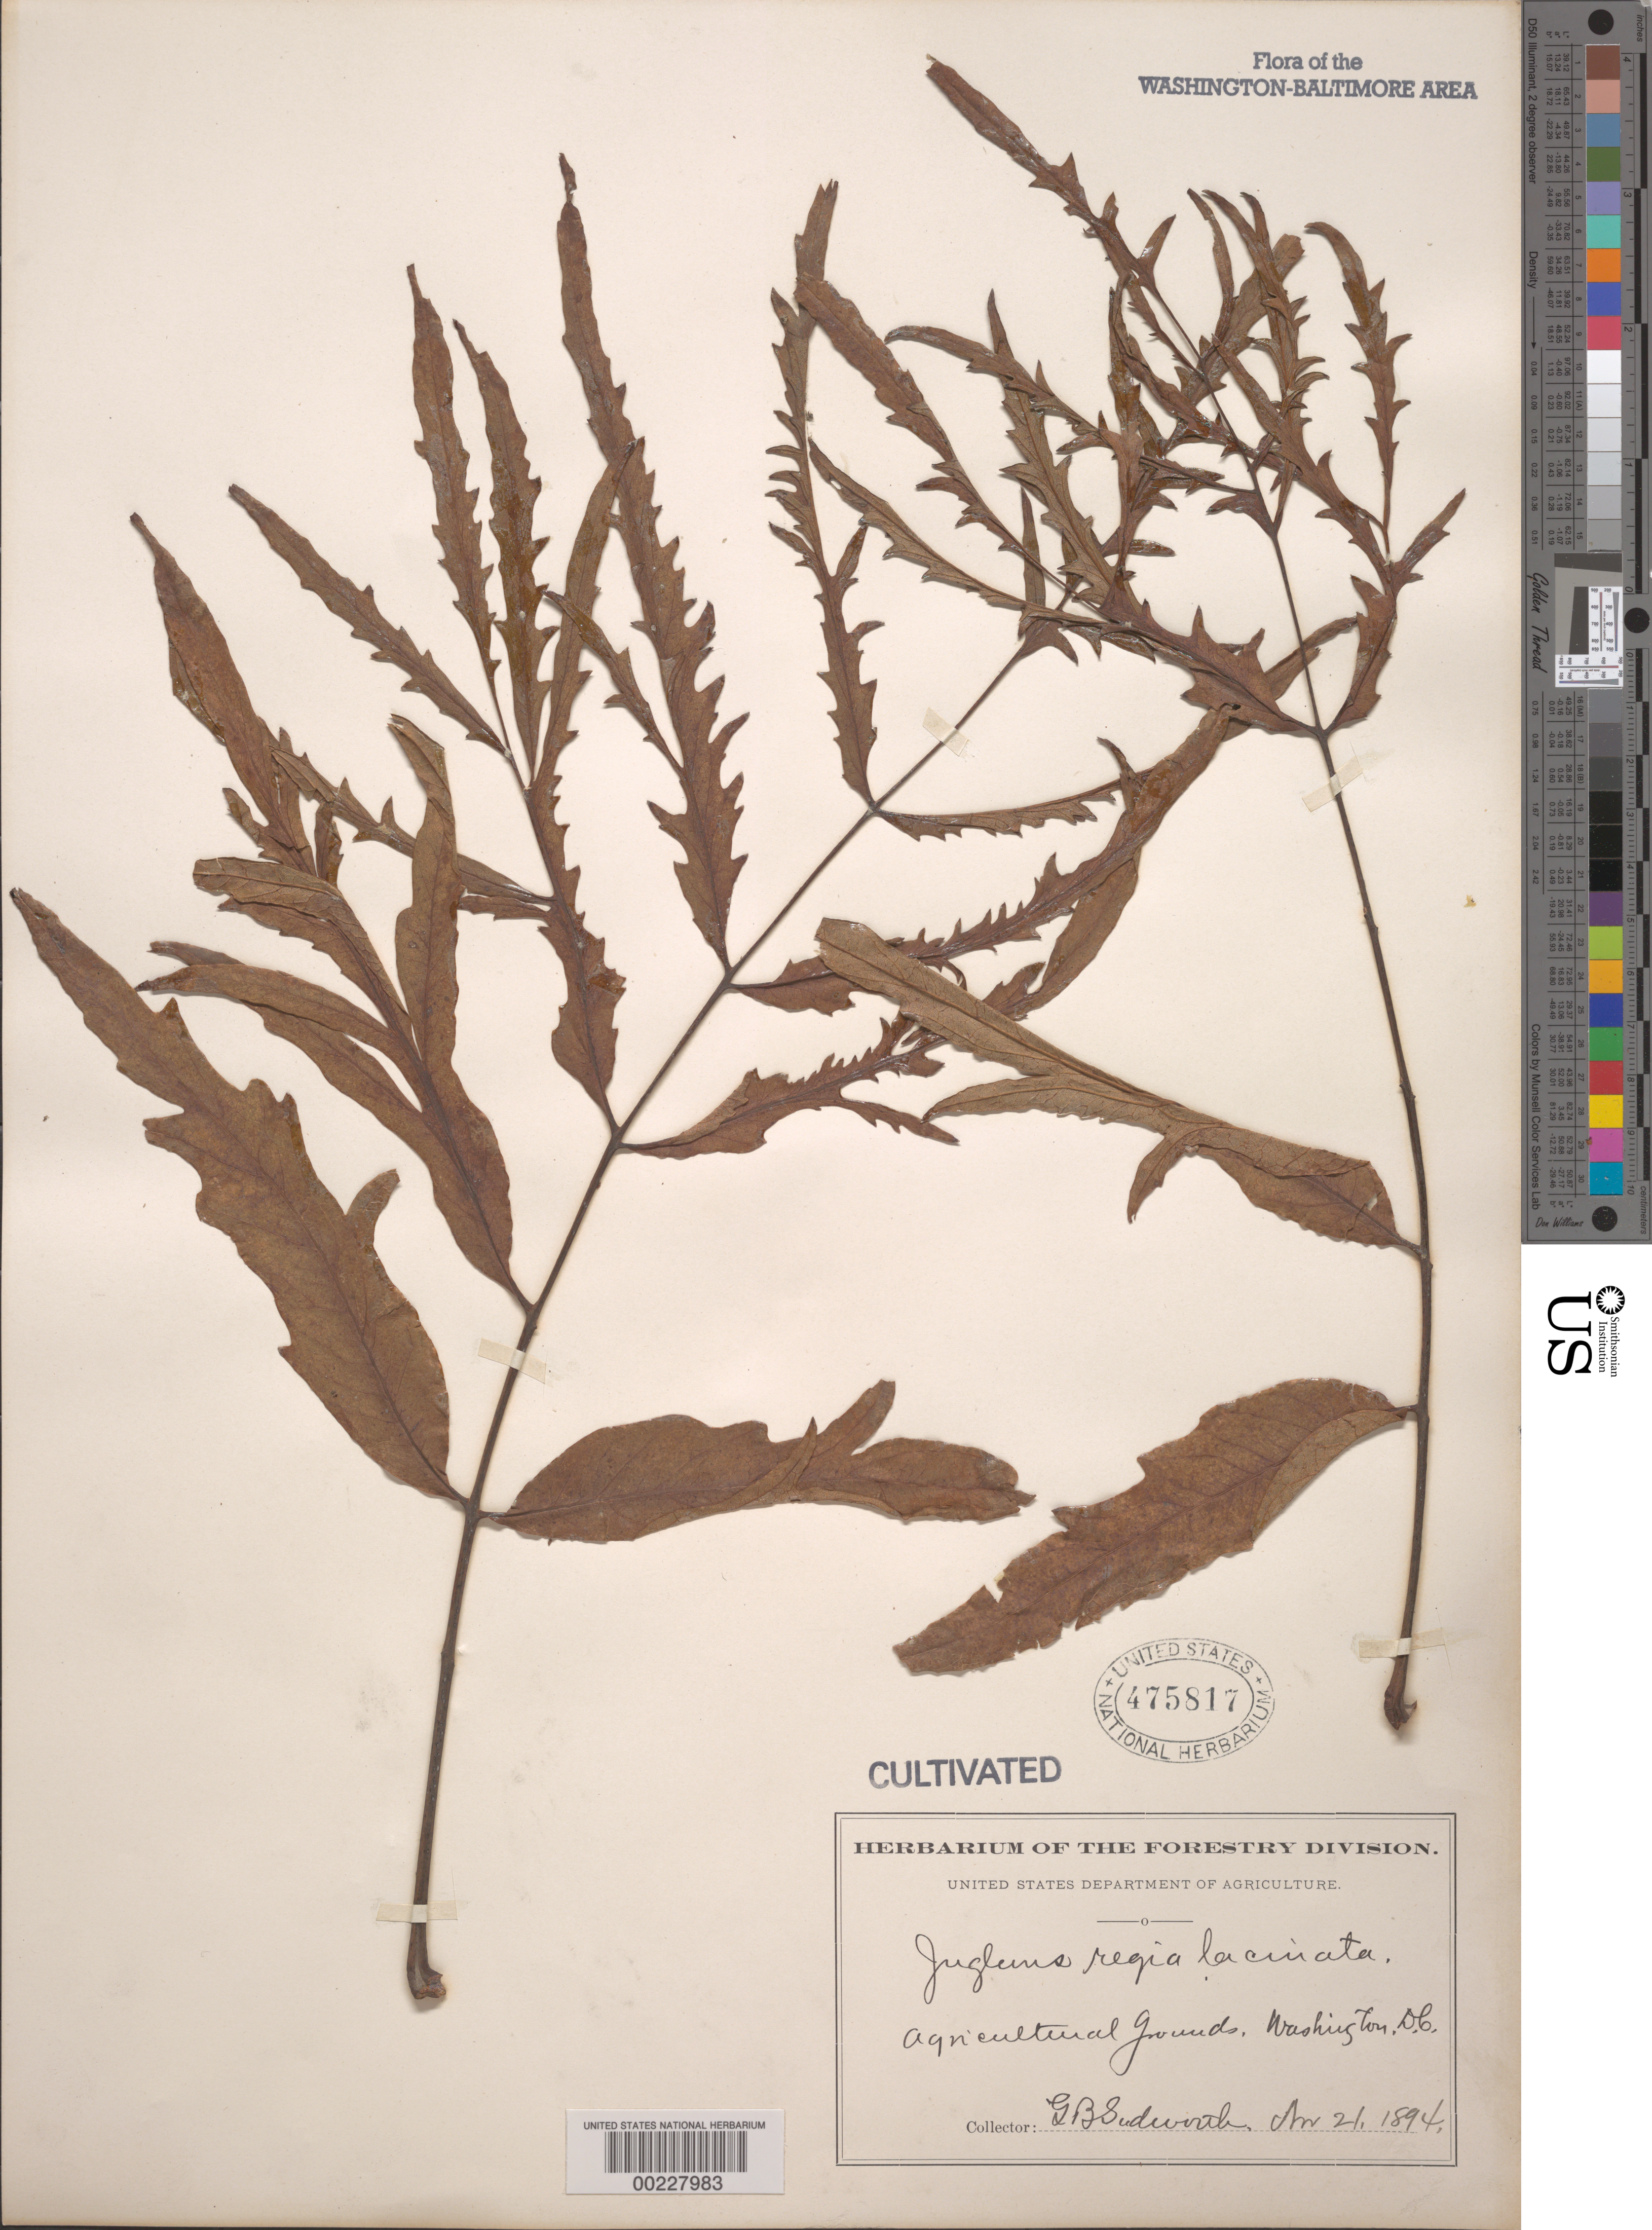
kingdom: Plantae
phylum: Tracheophyta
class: Magnoliopsida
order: Fagales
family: Juglandaceae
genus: Juglans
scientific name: Juglans regia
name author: L.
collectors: G. B. Sudworth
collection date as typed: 21 Nov 1894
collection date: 1894-11-21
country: United States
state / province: District of Columbia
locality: Agricultural grounds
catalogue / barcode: US 475817